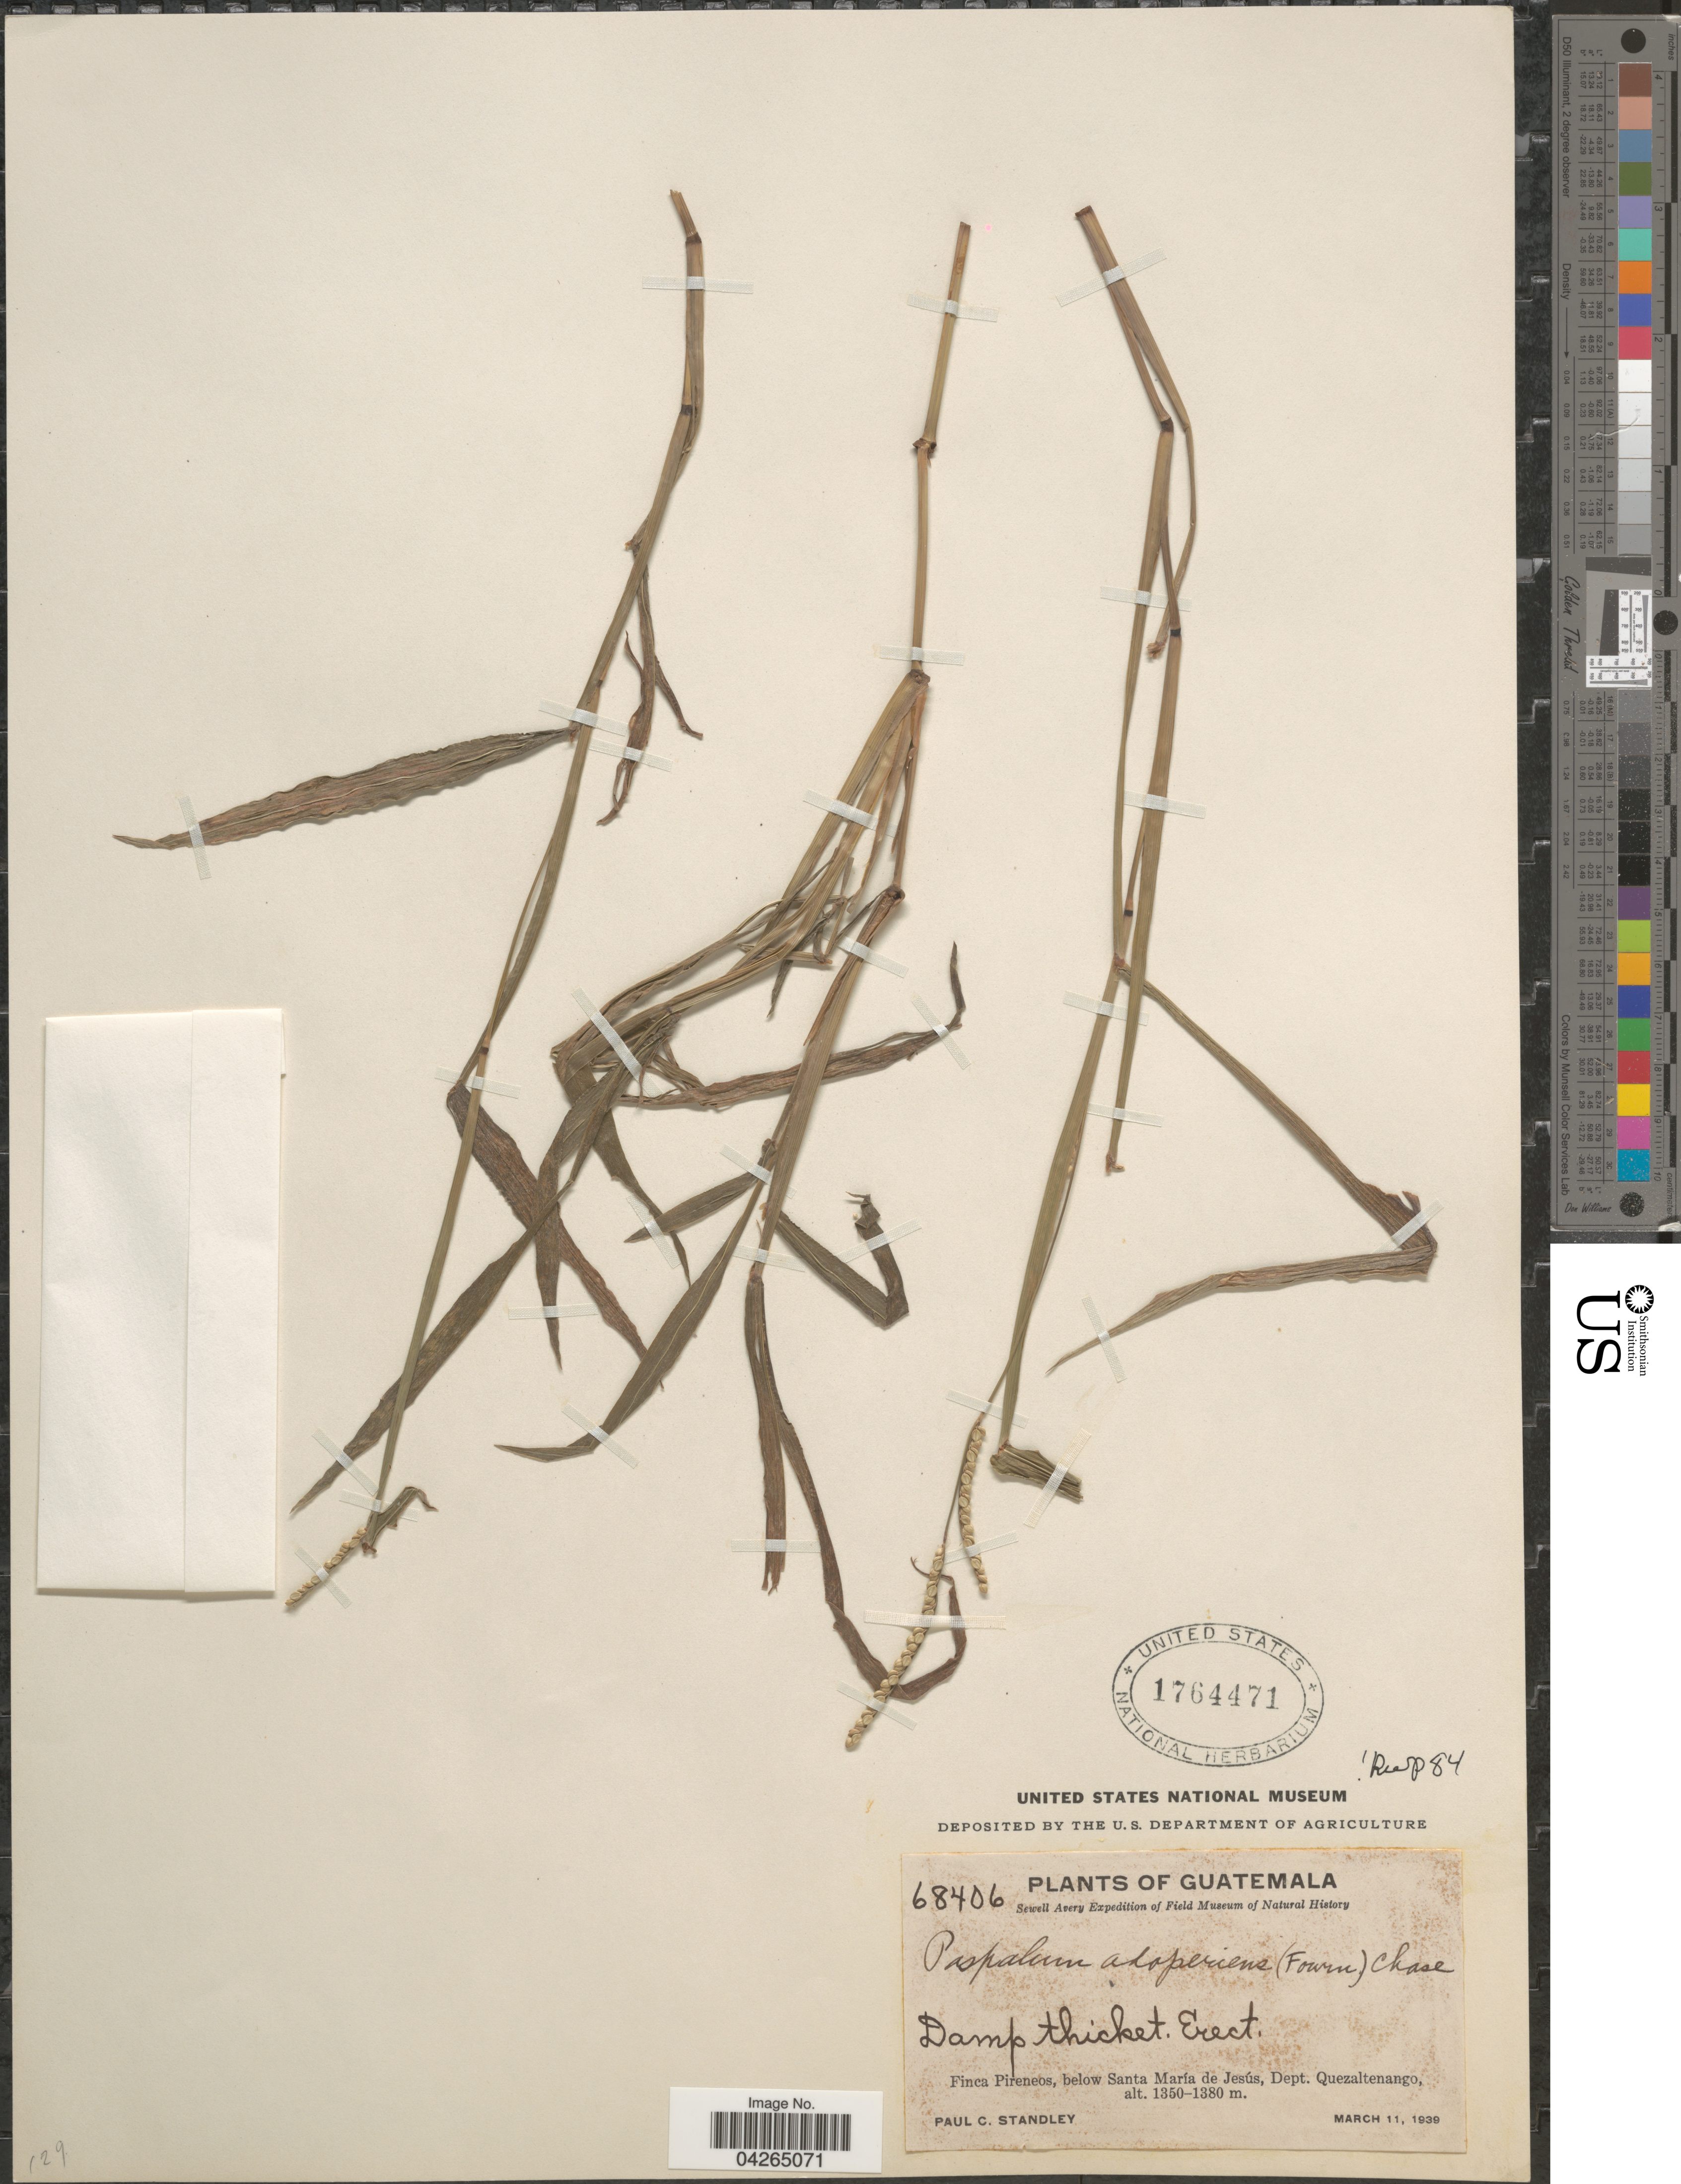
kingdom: Plantae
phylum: Tracheophyta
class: Liliopsida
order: Poales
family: Poaceae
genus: Paspalum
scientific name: Paspalum adoperiens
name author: (E. Fourn.) Chase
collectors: P. C. Standley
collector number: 68406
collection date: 1939-03-11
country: Guatemala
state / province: Quetzaltenango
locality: Sewell Avery Expedition. Damp thicket. Finca Pireneos, below Santa María de Jesús, Dept. Quezaltenango.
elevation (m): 1350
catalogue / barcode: US 1764471